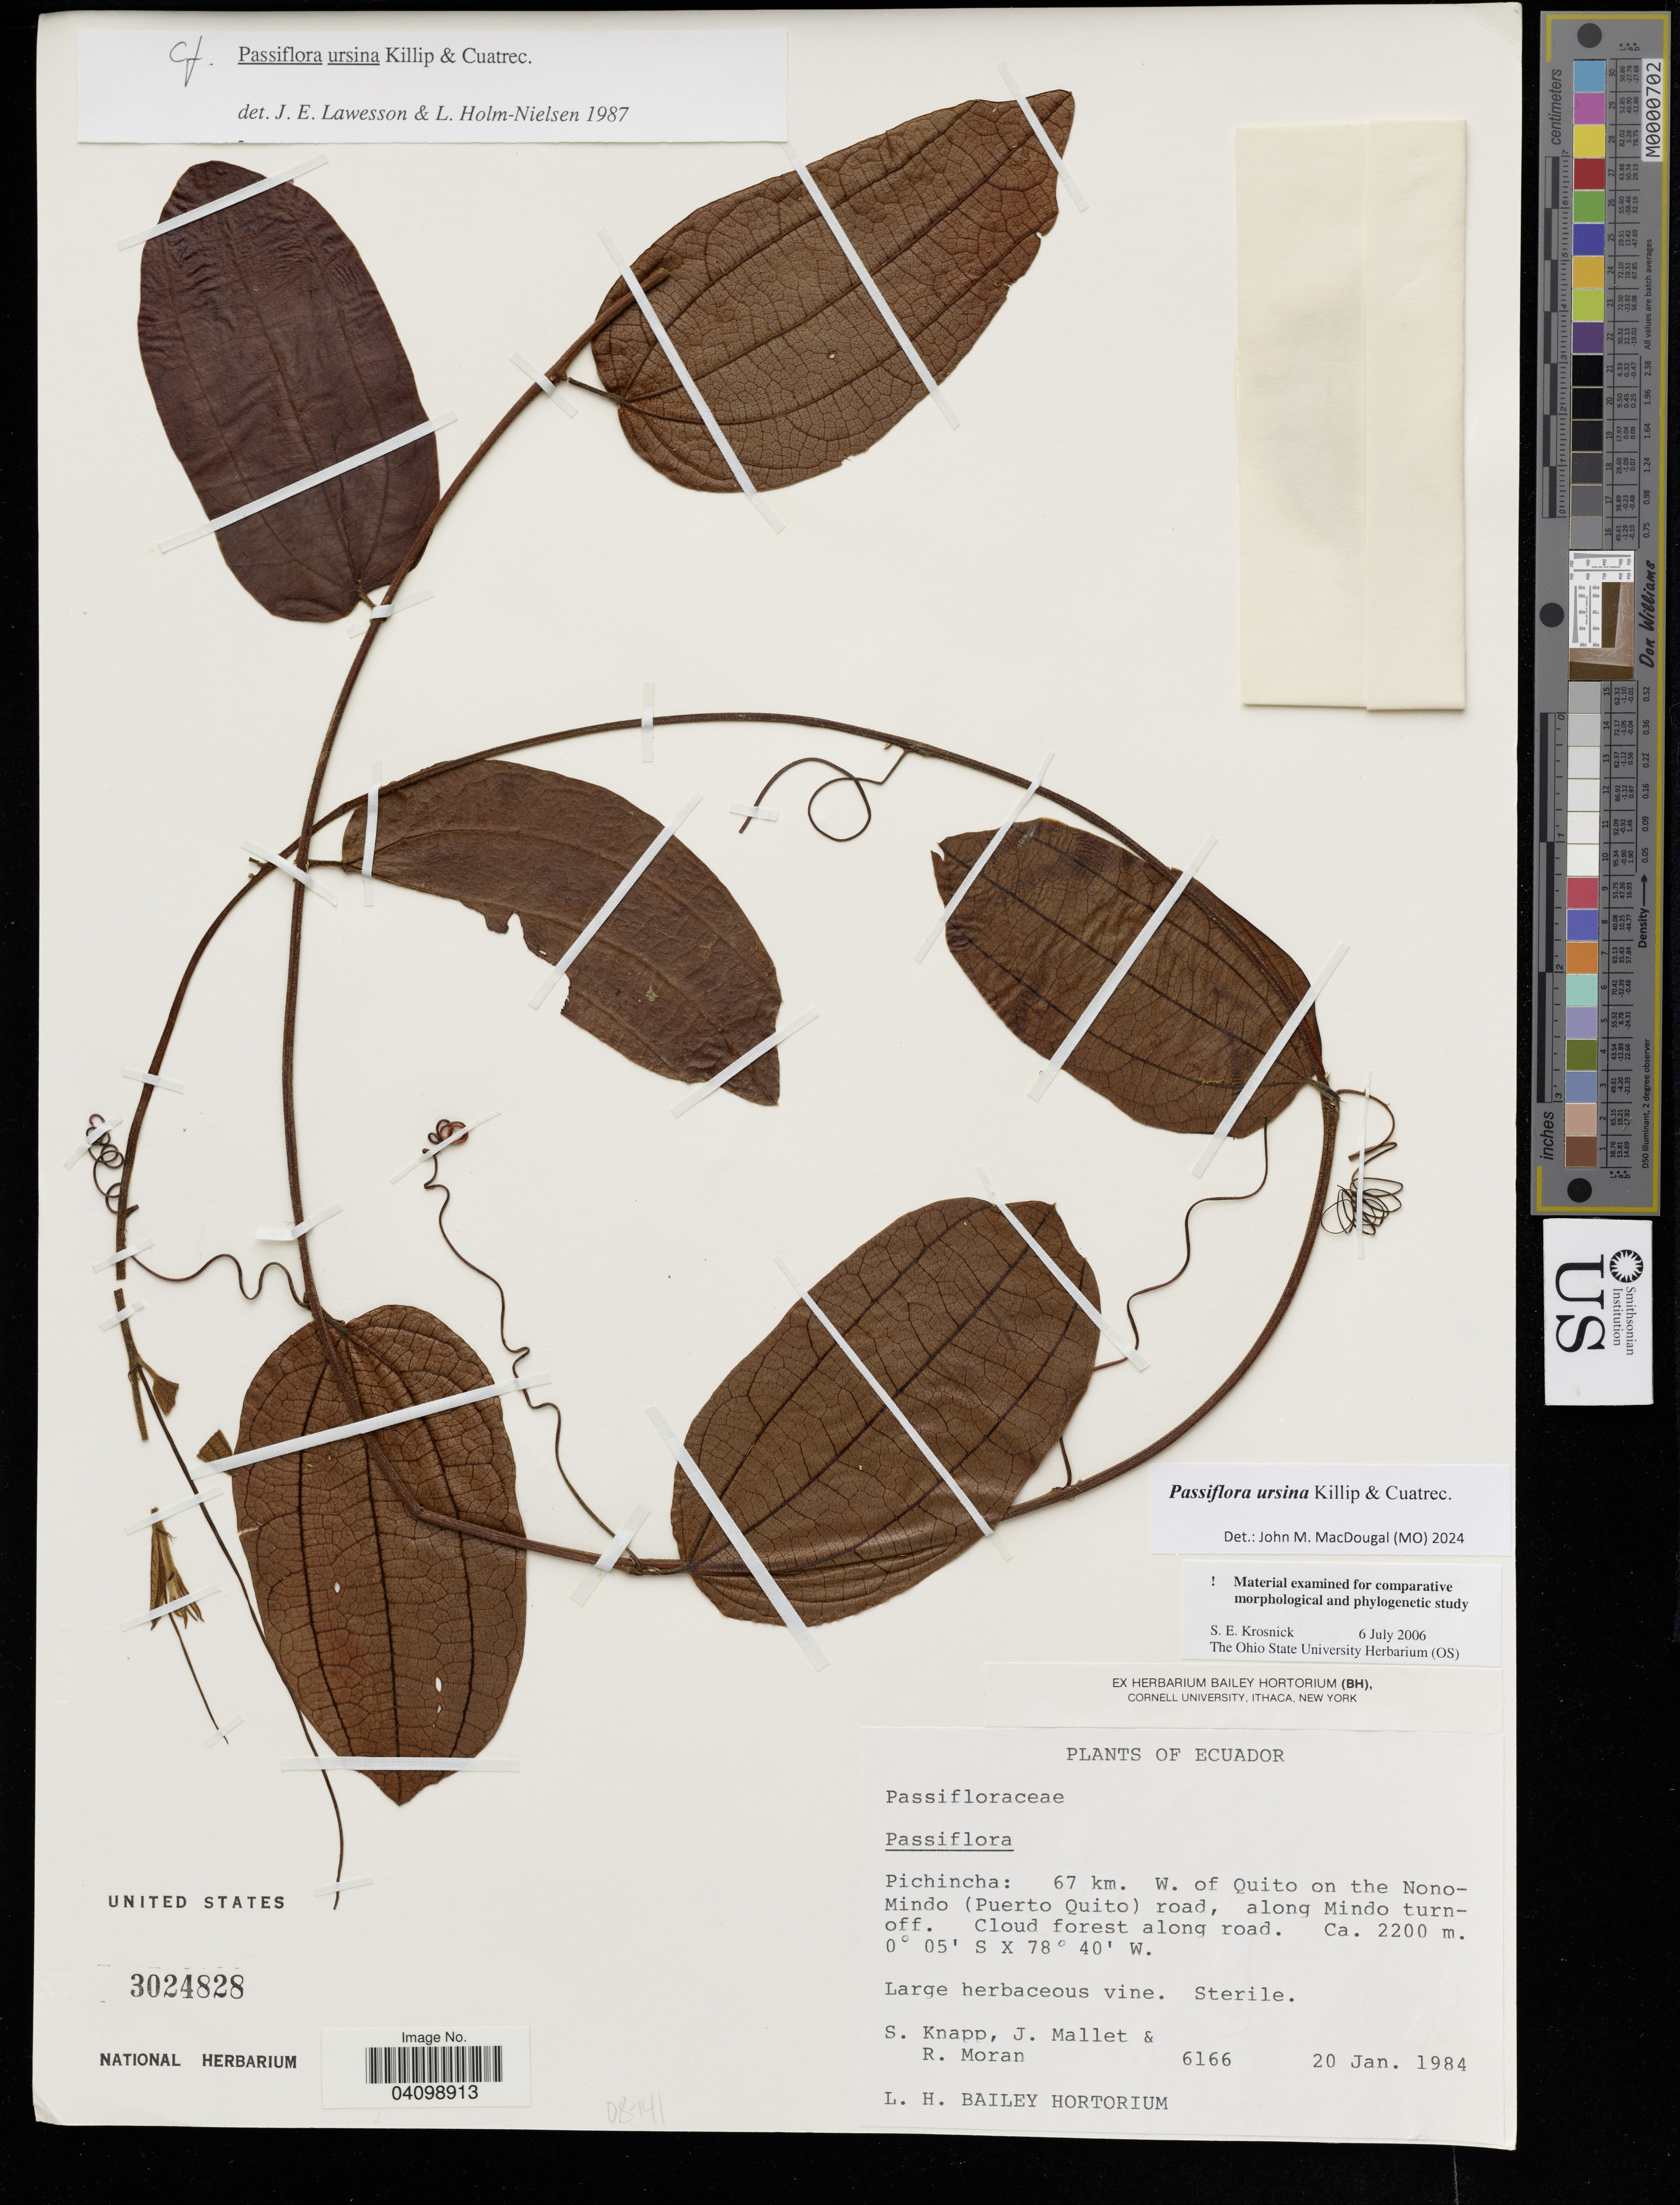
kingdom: Plantae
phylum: Tracheophyta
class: Magnoliopsida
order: Malpighiales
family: Passifloraceae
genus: Passiflora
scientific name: Passiflora ursina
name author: Killip & Cuatrec.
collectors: S. Knapp, J. Mallet, R. Moran & Bailey Hortorium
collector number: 6166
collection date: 1984-01-20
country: Ecuador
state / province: Pichincha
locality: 67 km. W. of Quito on the Nonomindo (Puerto Quito) road, along Mindo turn off.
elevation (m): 2200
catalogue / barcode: US 3024828